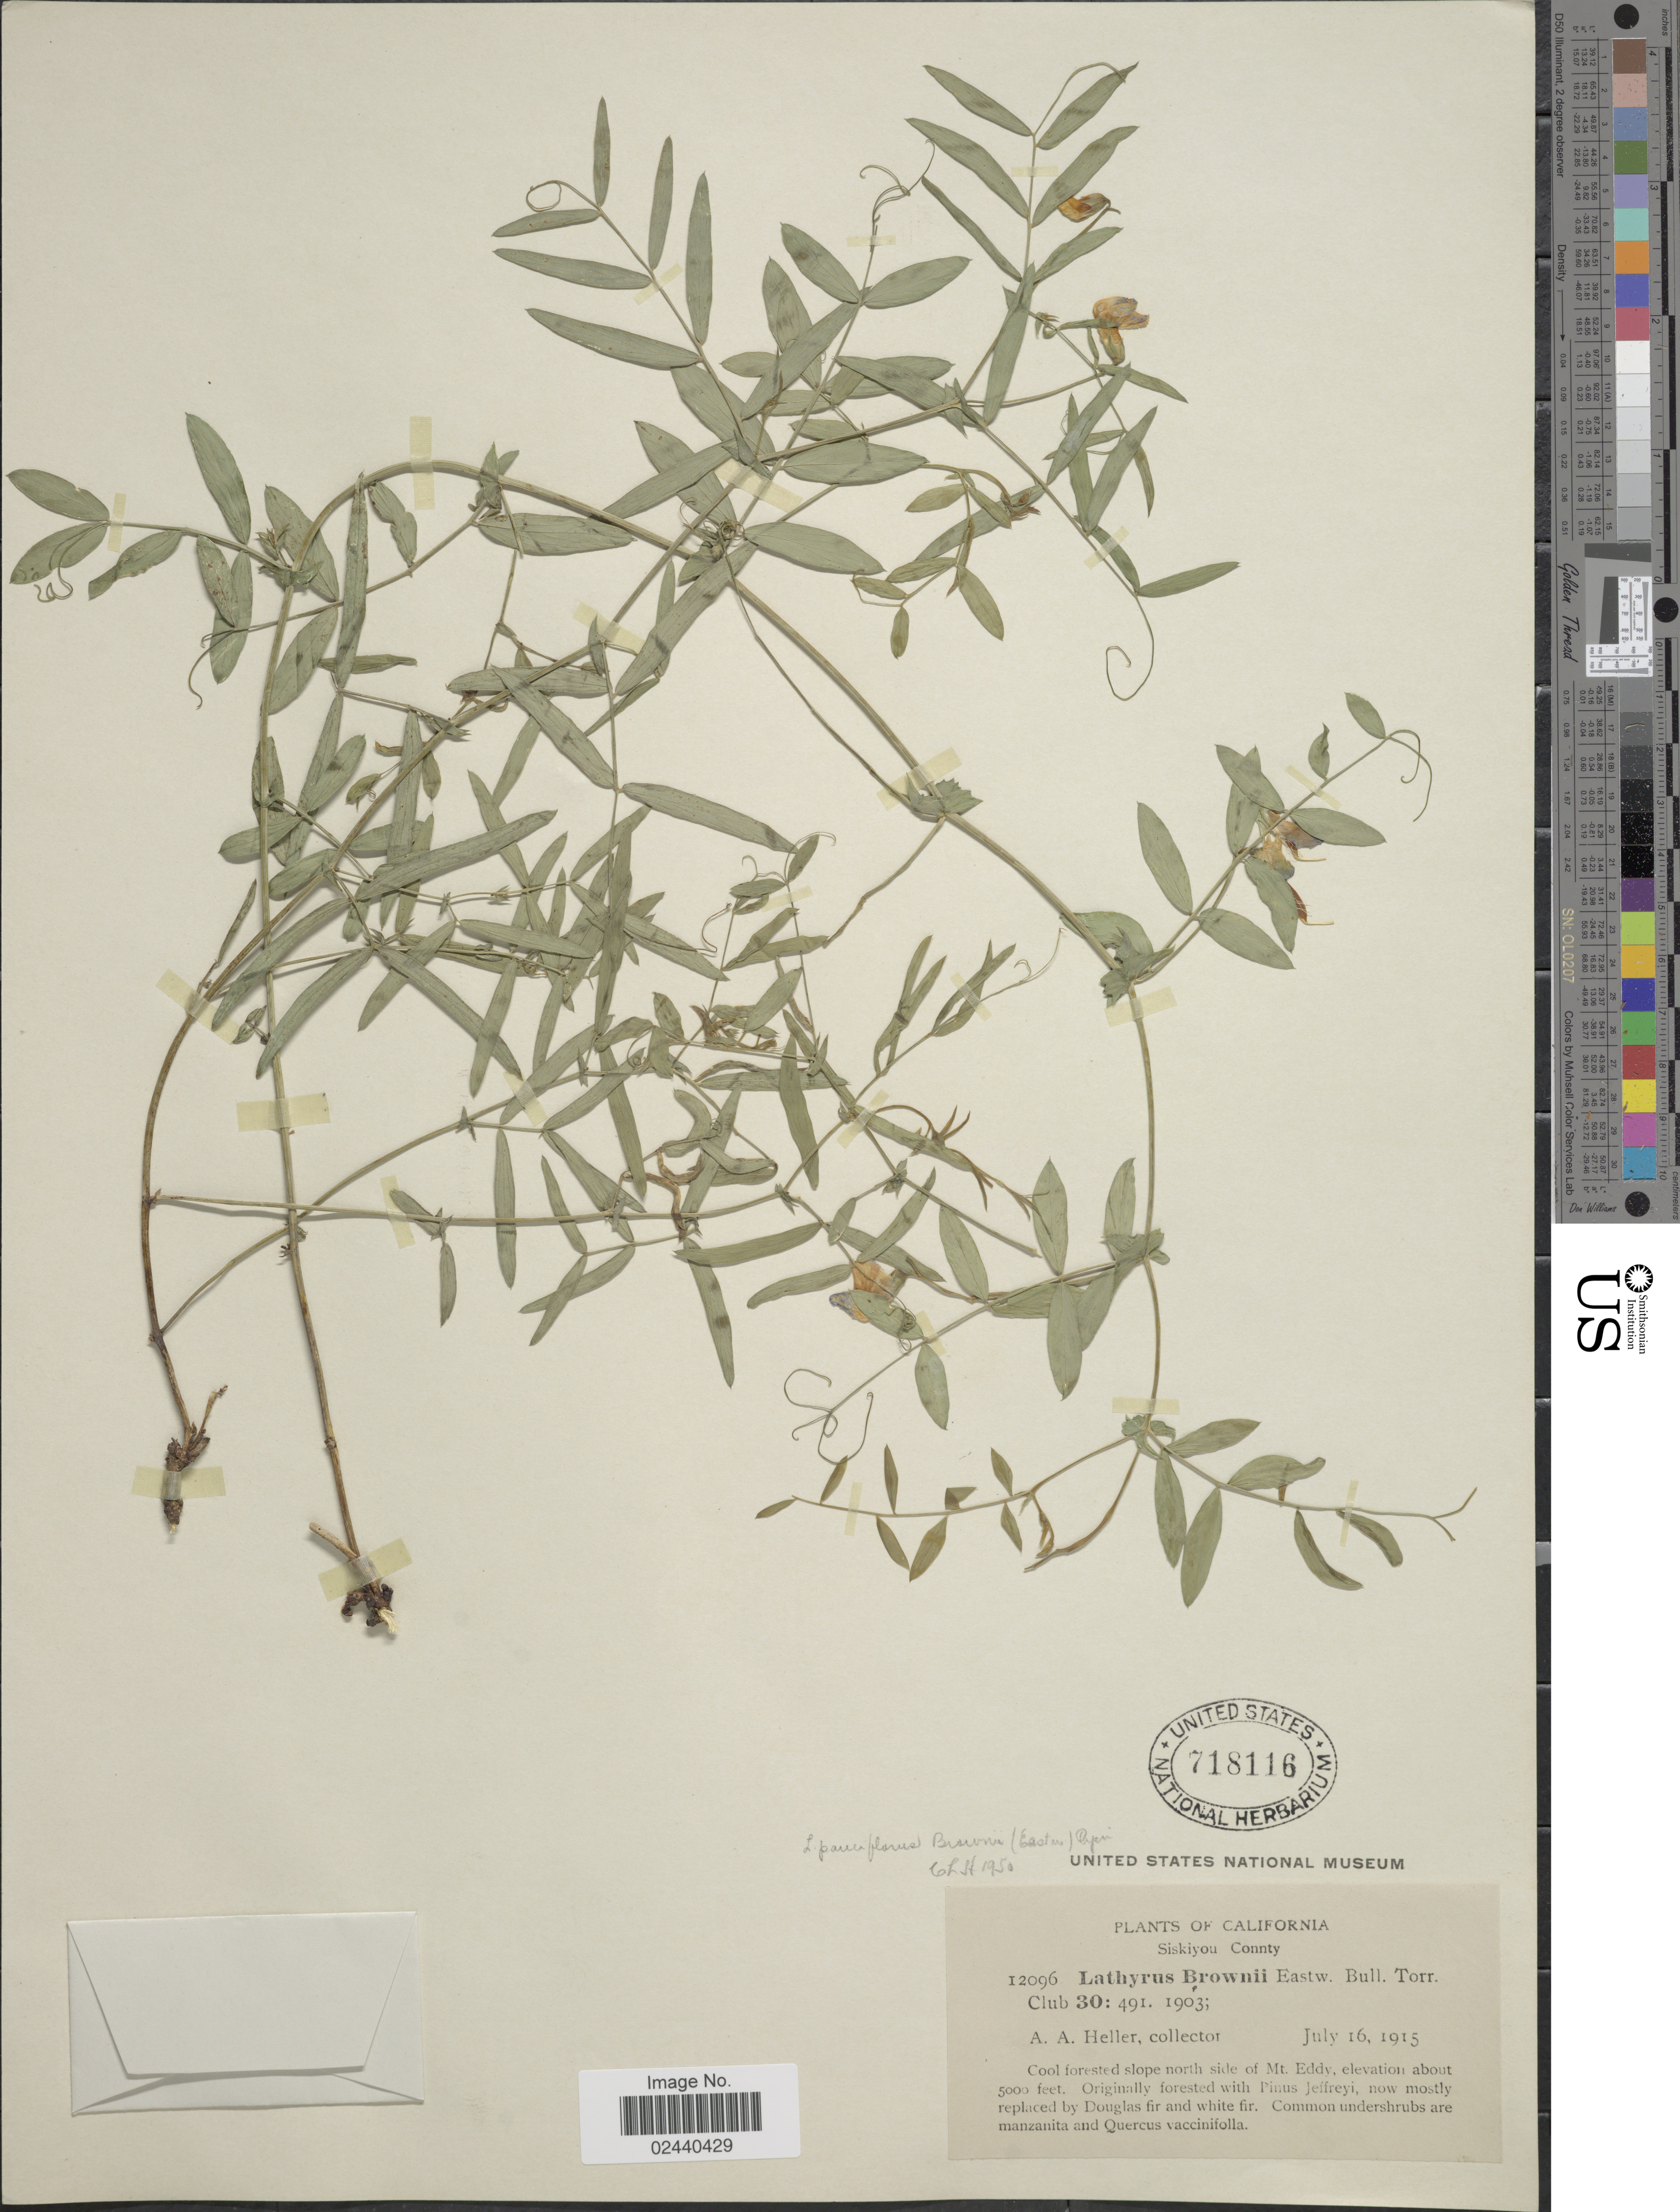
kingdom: Plantae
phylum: Tracheophyta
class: Magnoliopsida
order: Fabales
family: Fabaceae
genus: Lathyrus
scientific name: Lathyrus brownii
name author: Eastw.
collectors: A. A. Heller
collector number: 12096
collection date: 1915-07-16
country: United States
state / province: California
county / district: Siskiyou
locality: Siskiyou County. Cool forested slope north side of Mt. Eddy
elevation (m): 1524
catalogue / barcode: US 718116